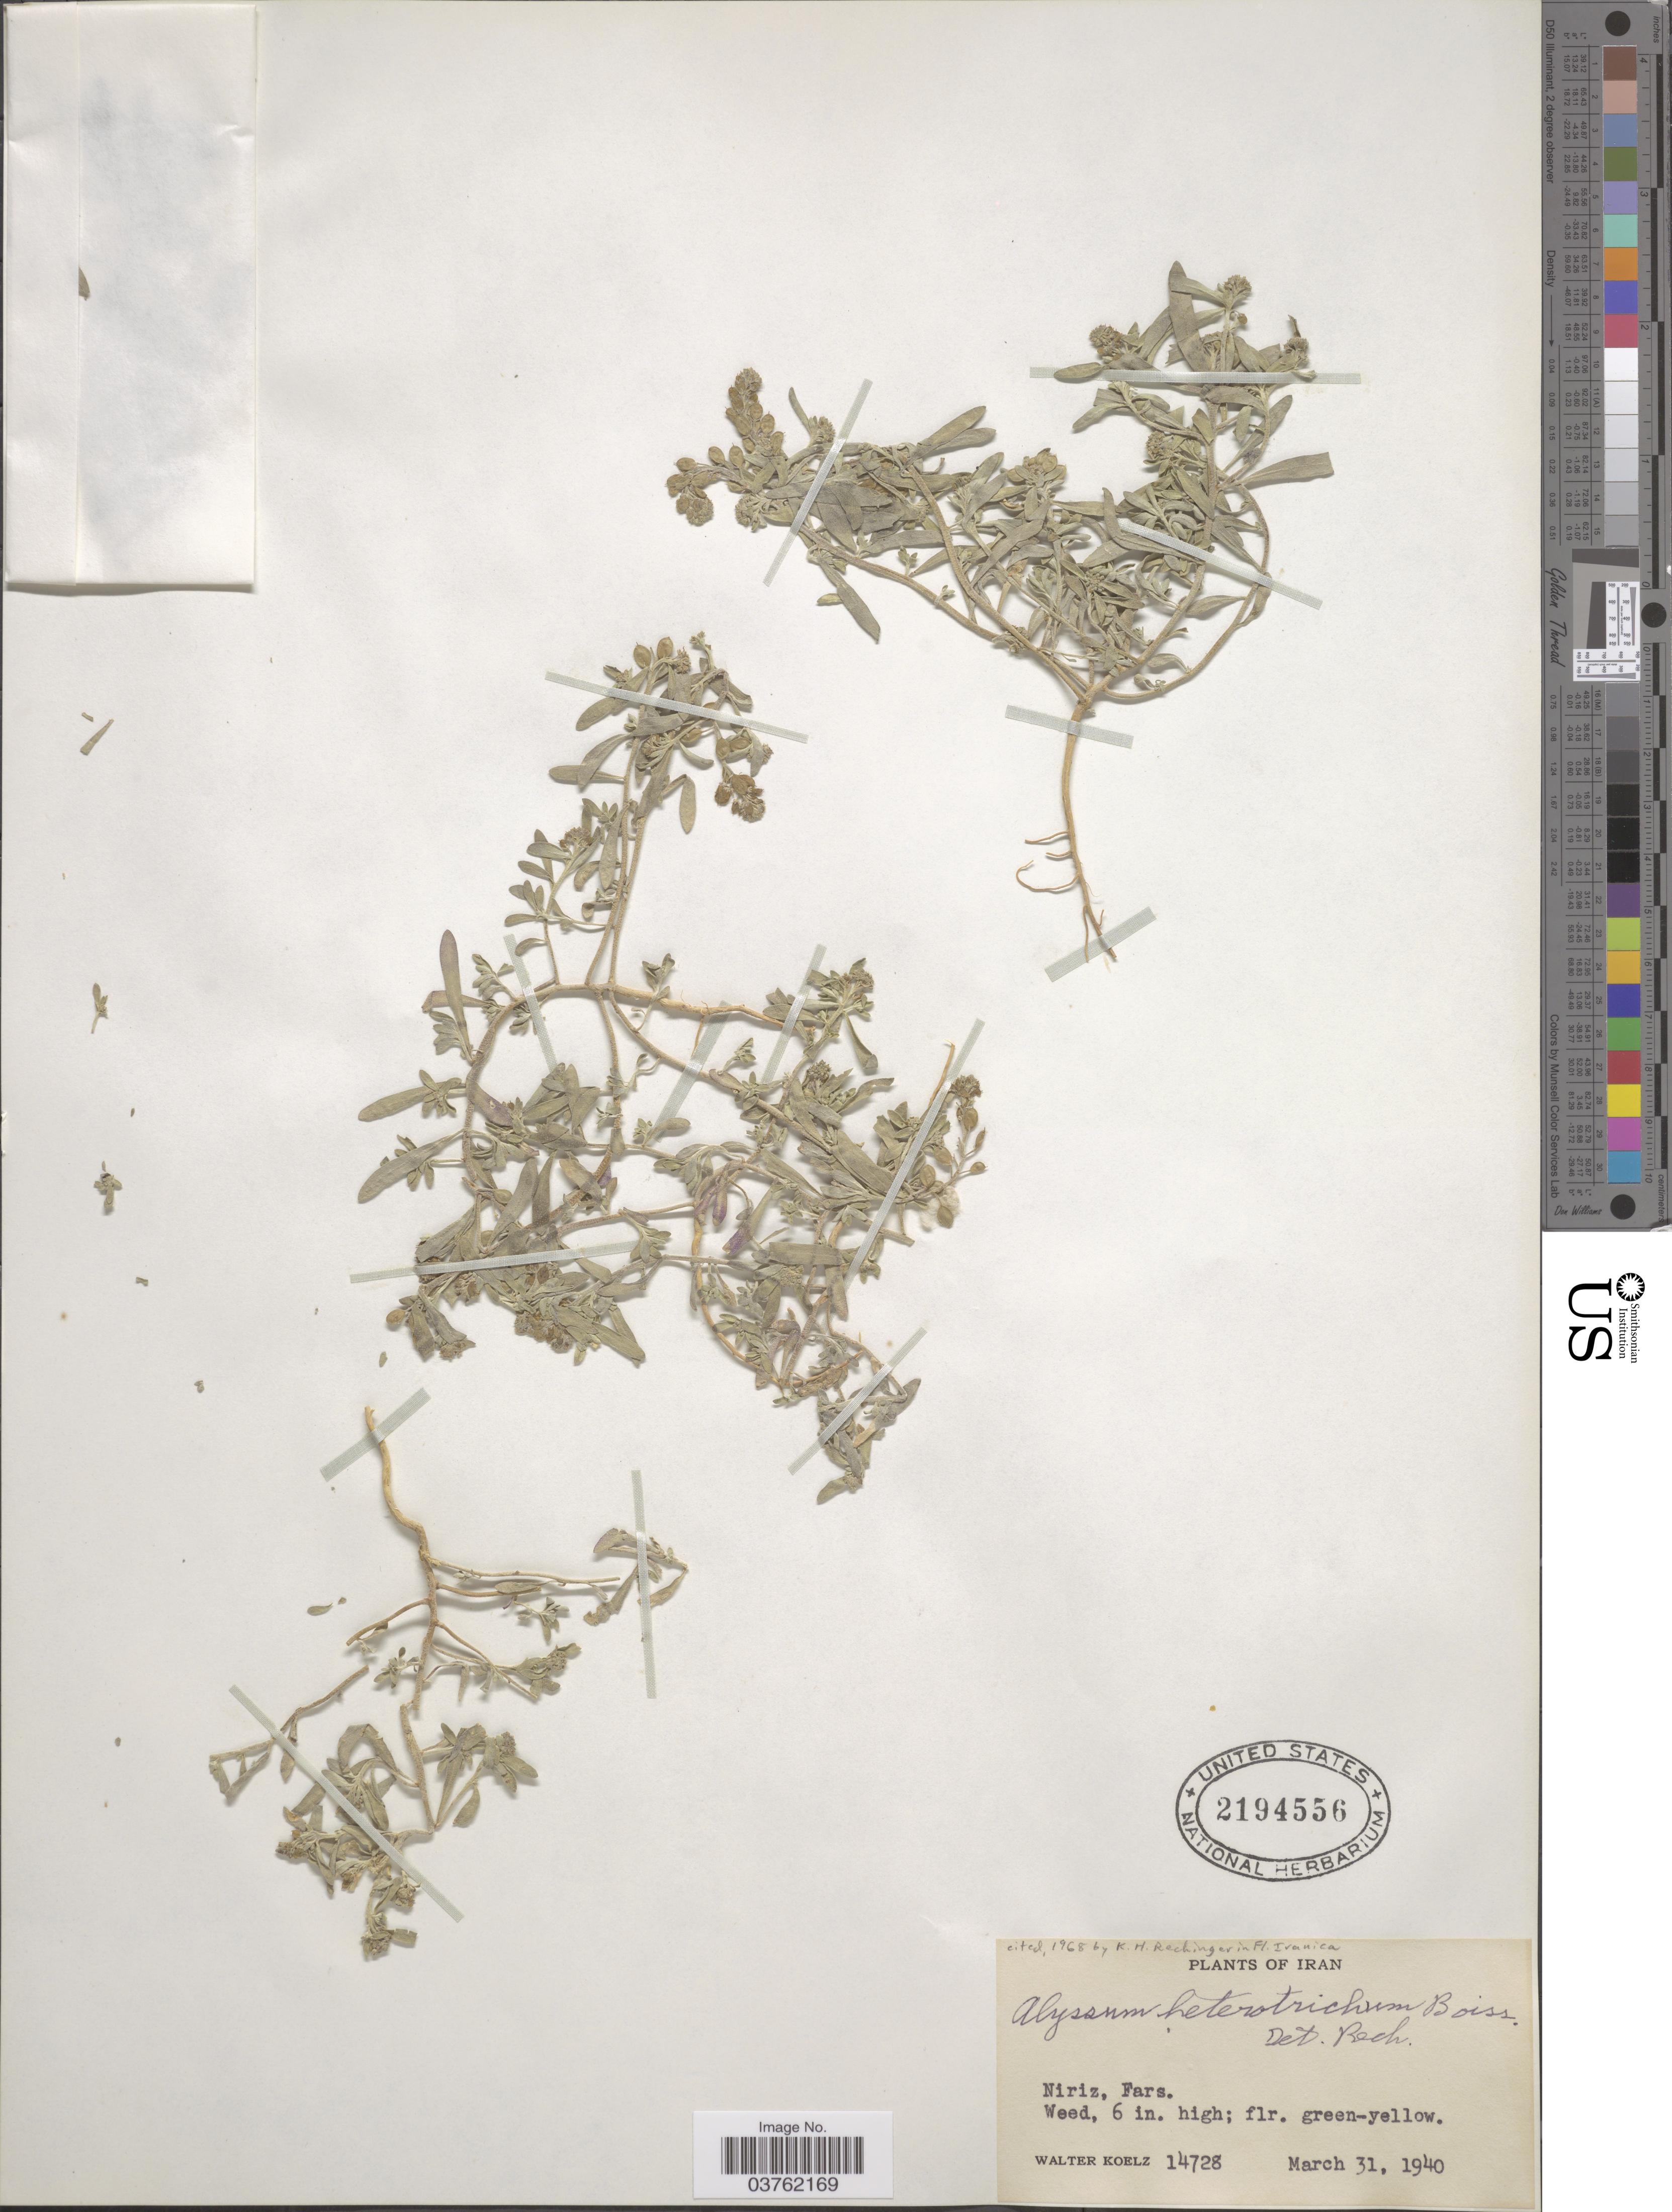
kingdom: Plantae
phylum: Tracheophyta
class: Magnoliopsida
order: Brassicales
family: Brassicaceae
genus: Alyssum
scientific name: Alyssum heterotrichum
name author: Boiss.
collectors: W. N. Koelz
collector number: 14728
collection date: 1940-03-31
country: Iran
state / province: Fars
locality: Niriz.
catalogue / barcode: US 2194556